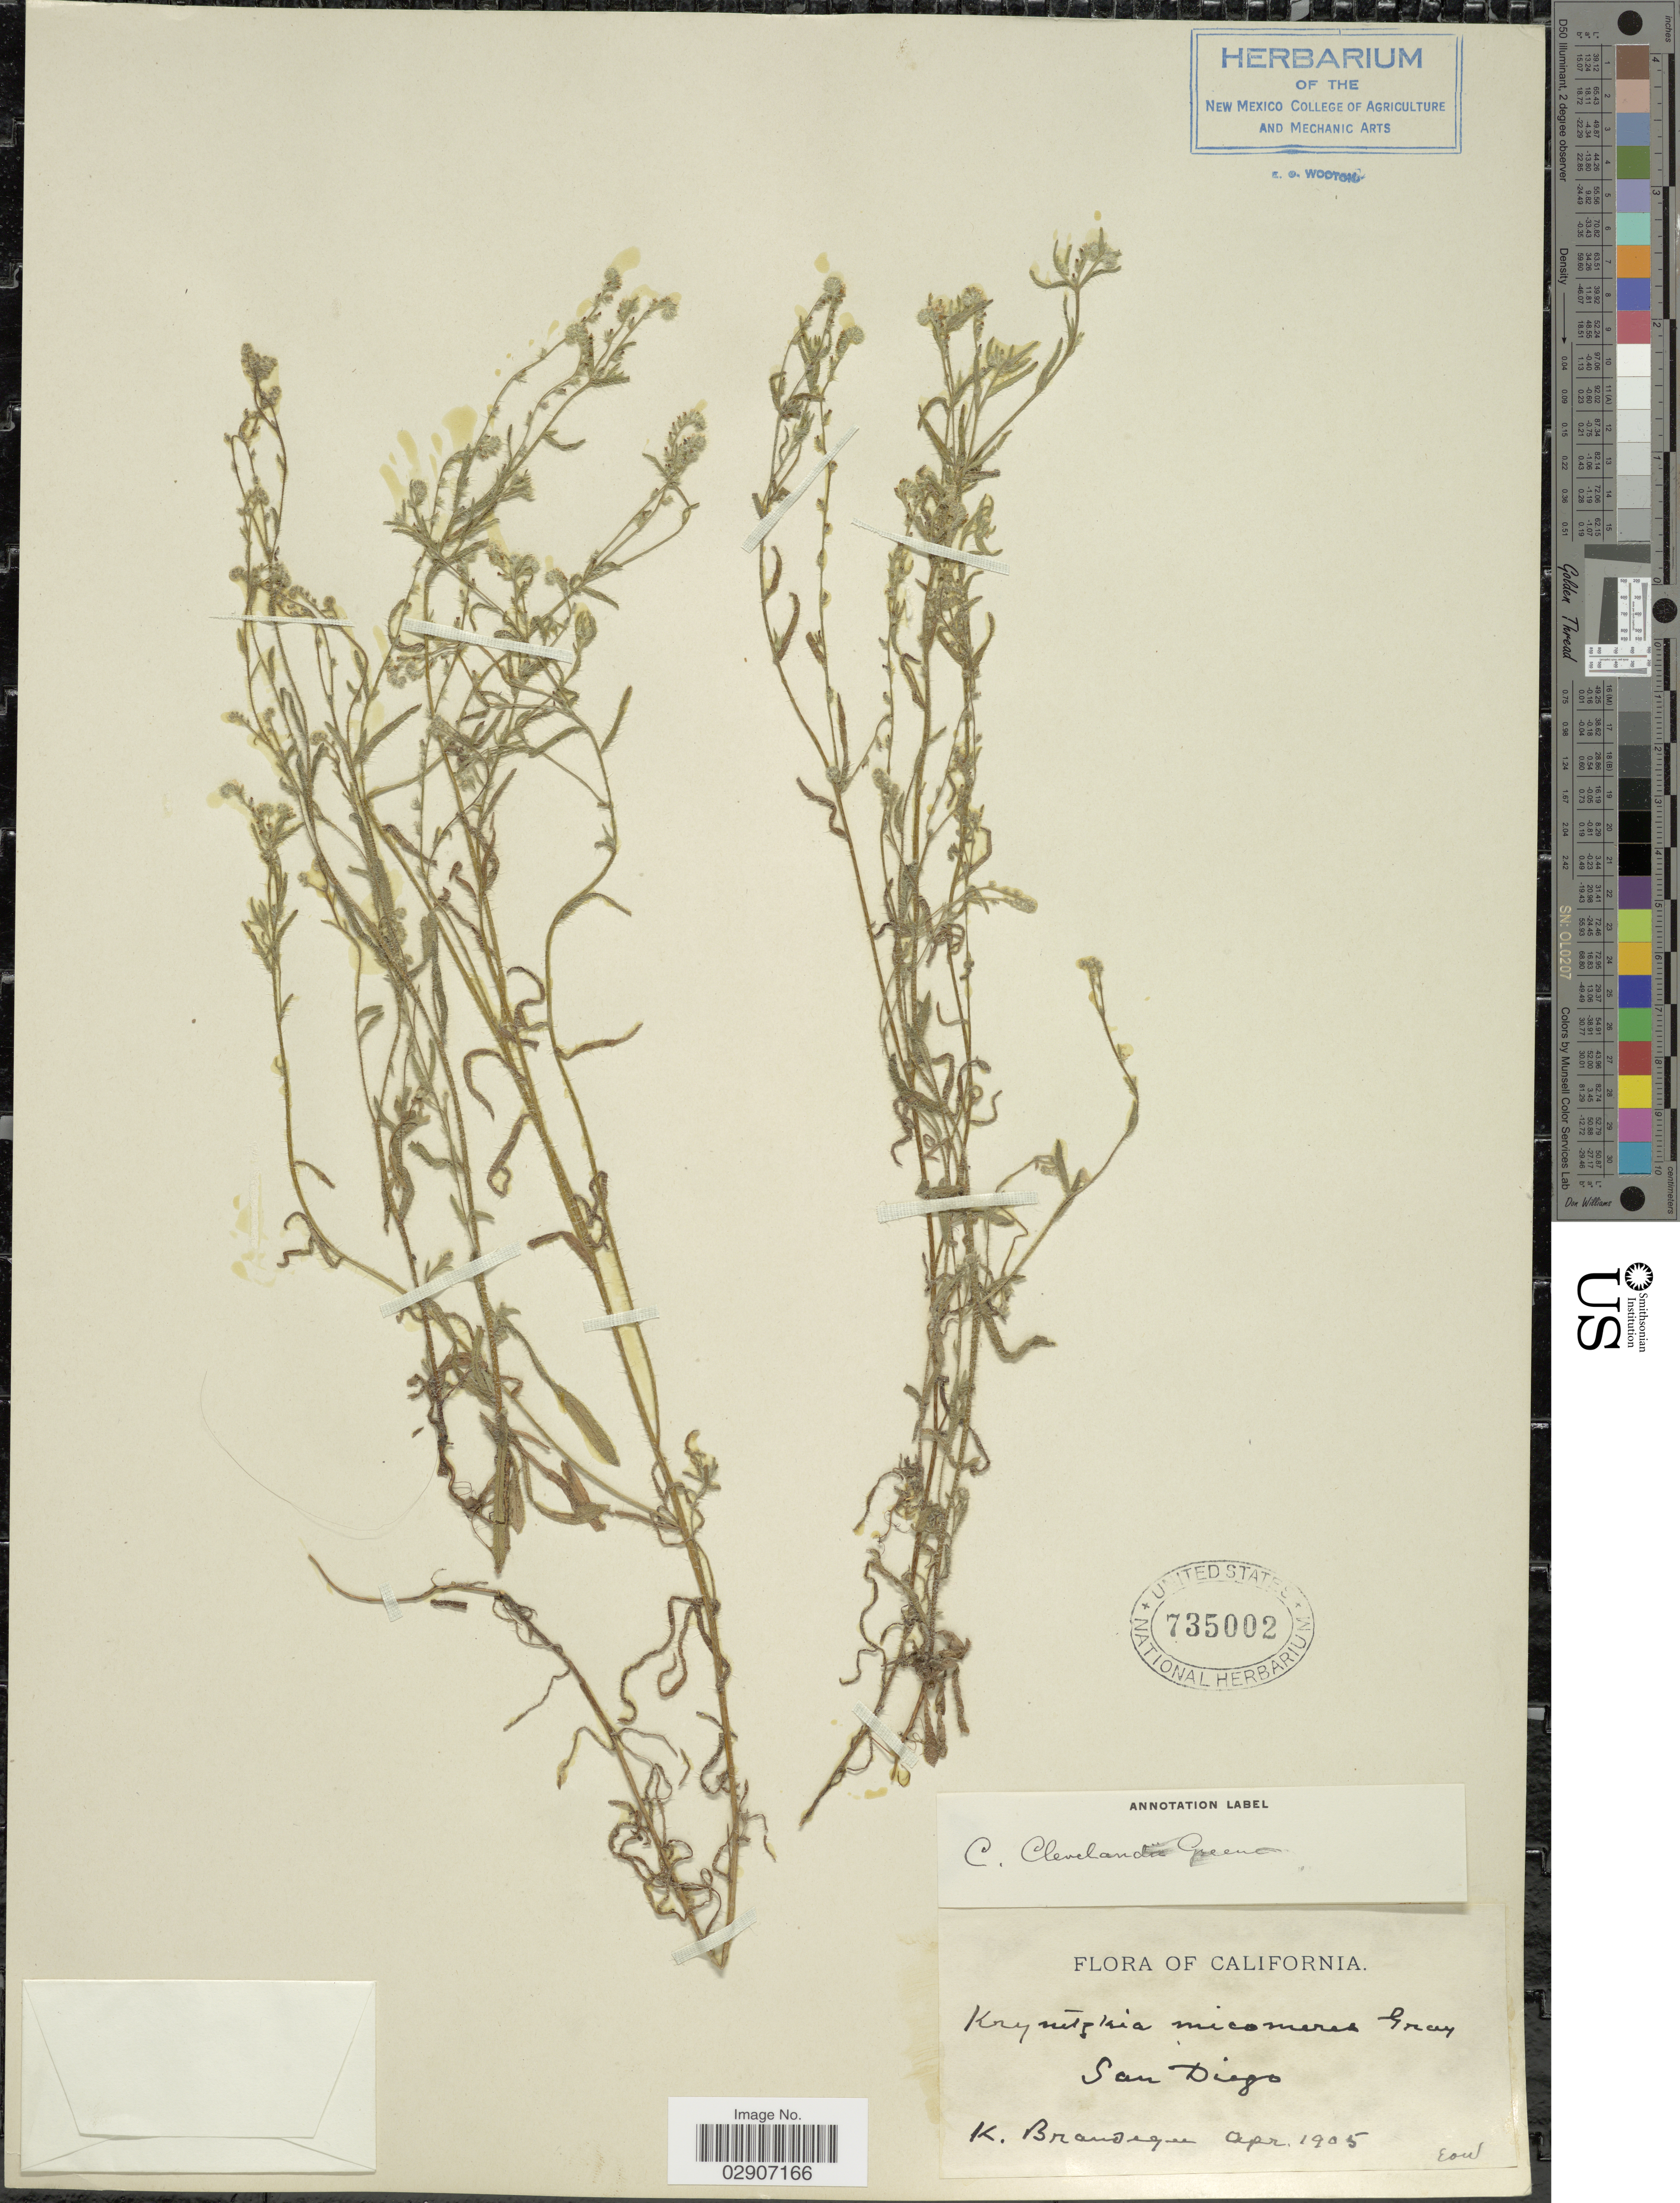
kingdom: Plantae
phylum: Tracheophyta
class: Magnoliopsida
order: Boraginales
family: Boraginaceae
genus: Cryptantha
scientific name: Cryptantha clevelandii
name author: Greene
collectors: K. Brandegee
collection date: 1905-04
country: United States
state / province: California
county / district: San Diego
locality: San Diego.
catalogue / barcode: US 735002